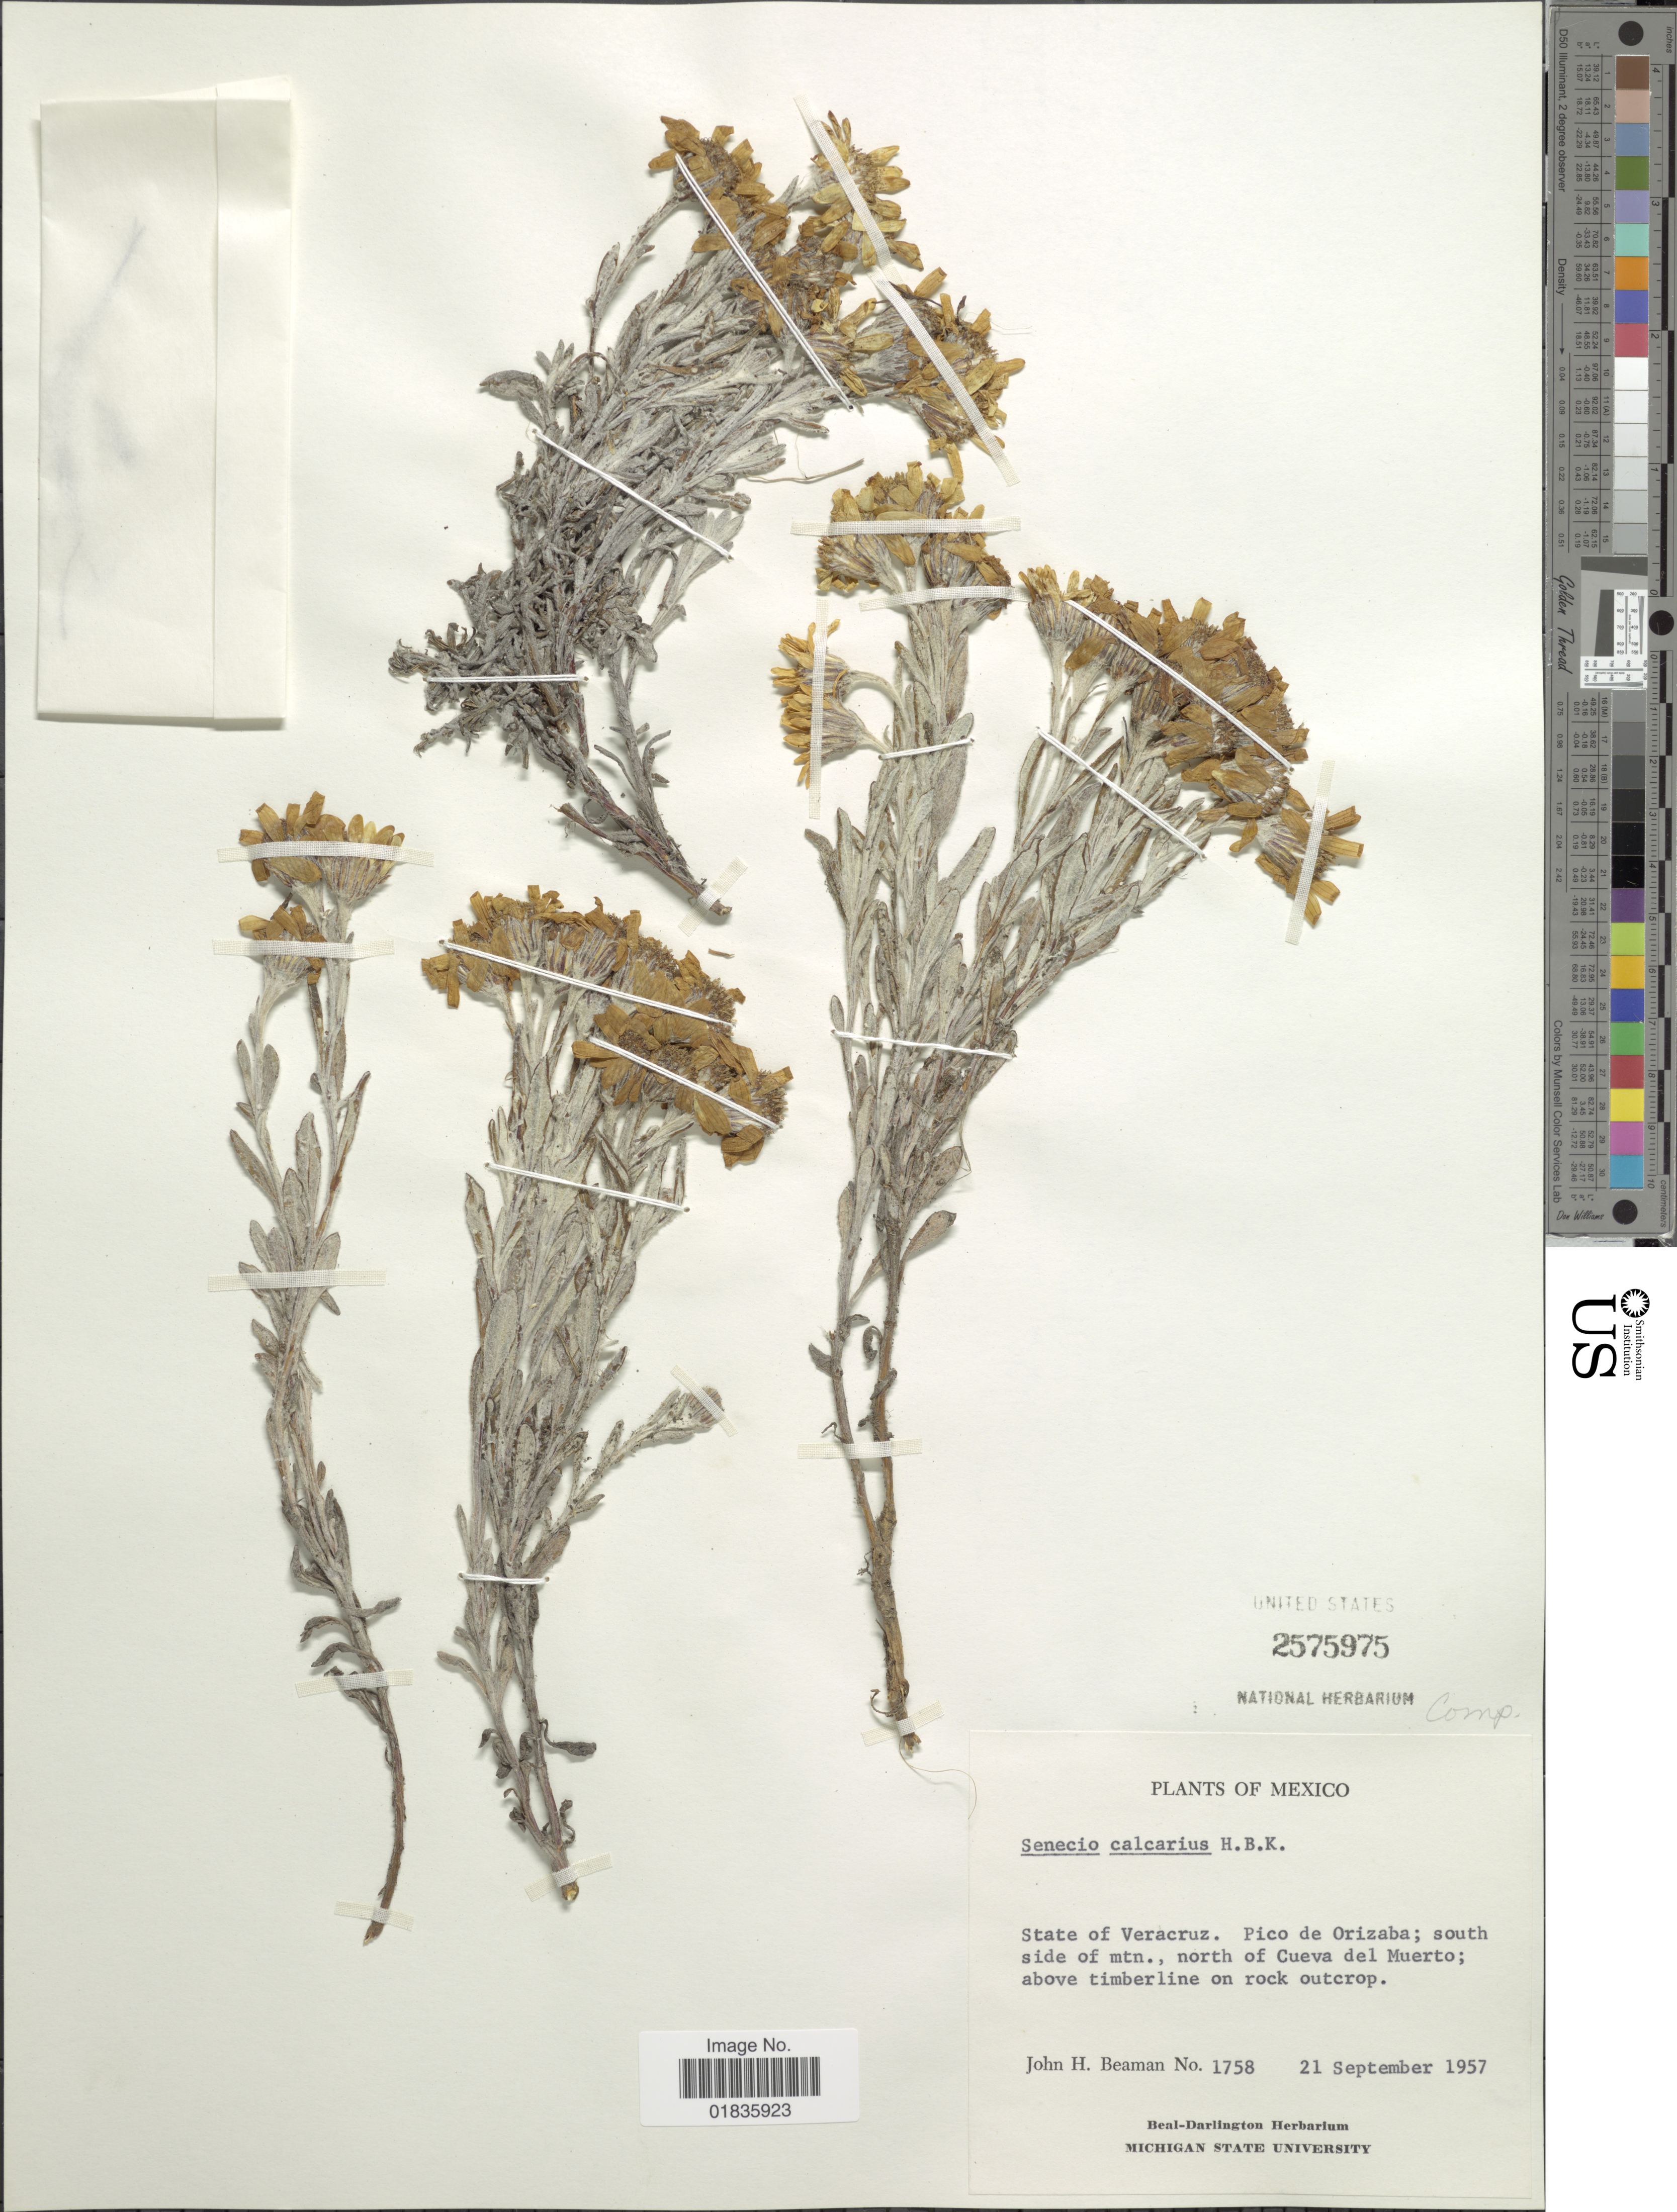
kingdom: Plantae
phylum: Tracheophyta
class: Magnoliopsida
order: Asterales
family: Asteraceae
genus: Senecio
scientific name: Senecio mairetianus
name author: DC.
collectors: J. H. Beaman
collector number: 1758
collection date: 1957-09-21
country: Mexico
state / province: Veracruz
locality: Veracruz, Pica de Orizaba; south side of mtn., north of Cueva del Muerto; above timberline on rock outcrop.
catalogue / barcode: US 2575975